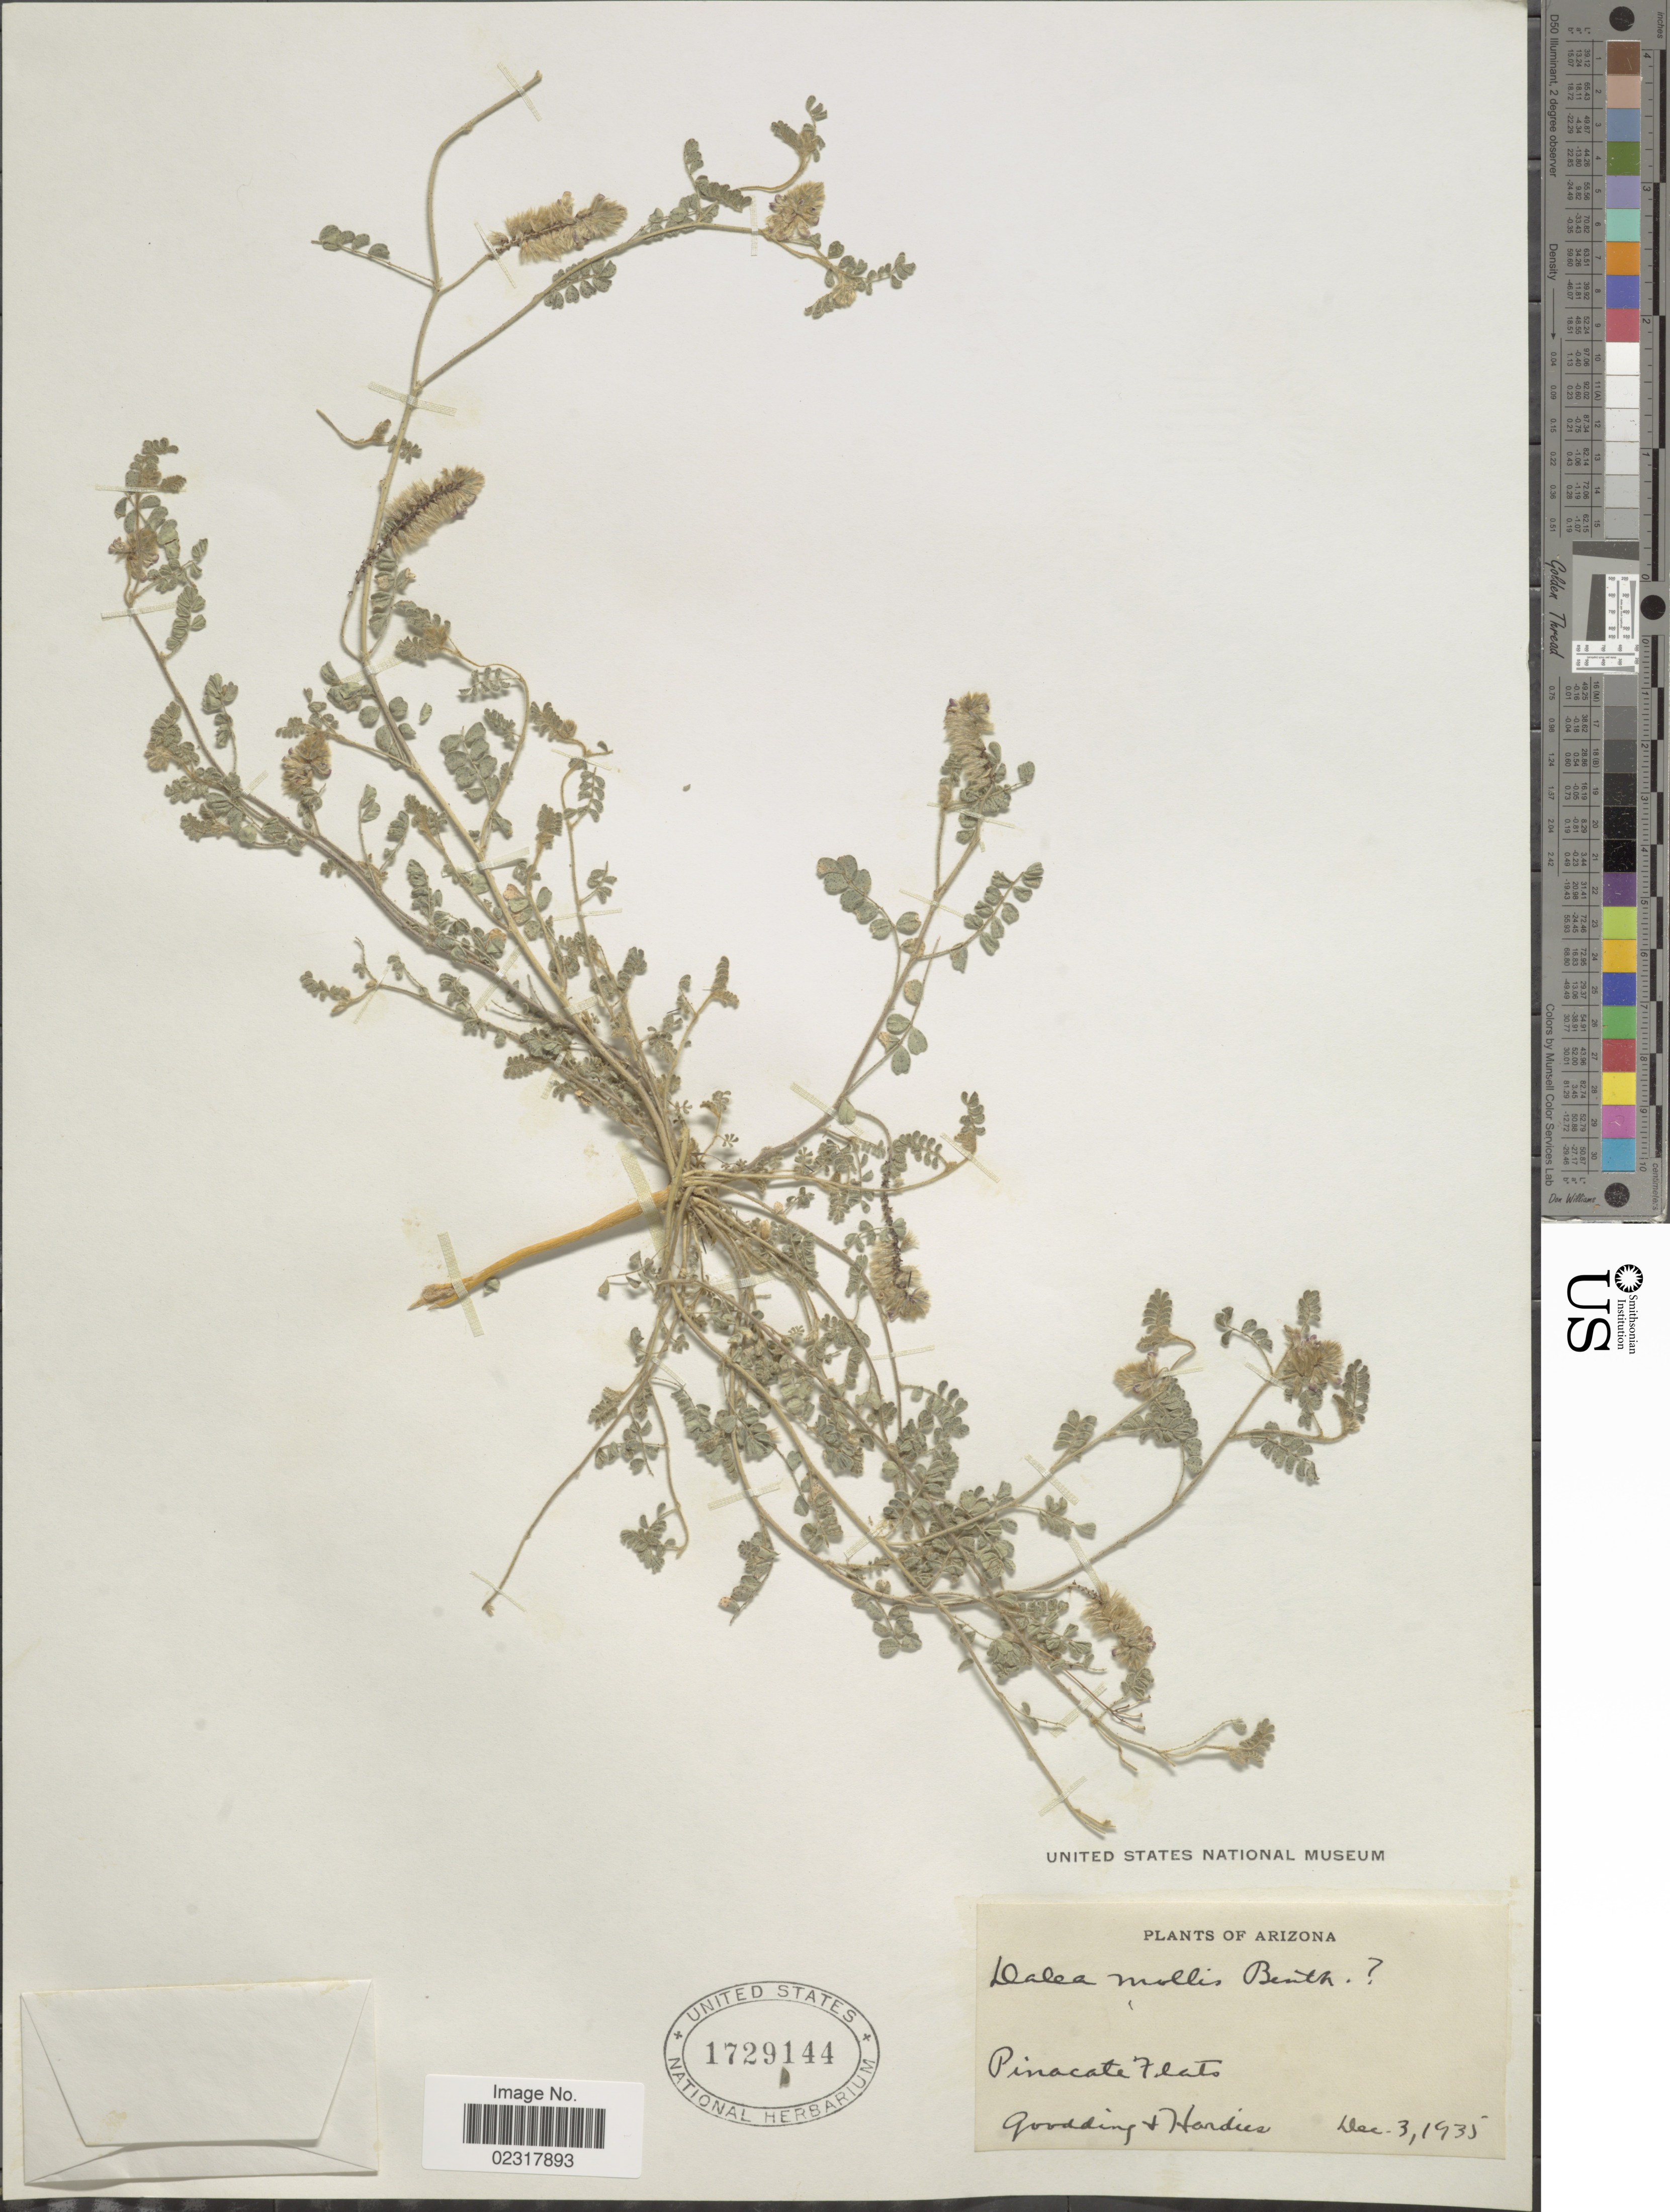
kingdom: Plantae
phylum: Tracheophyta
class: Magnoliopsida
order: Fabales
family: Fabaceae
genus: Dalea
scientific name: Dalea mollis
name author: Benth.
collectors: Goodding & Hardies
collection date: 1935-12-03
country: United States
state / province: Arizona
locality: Pinacate Flats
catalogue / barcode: US 1729144